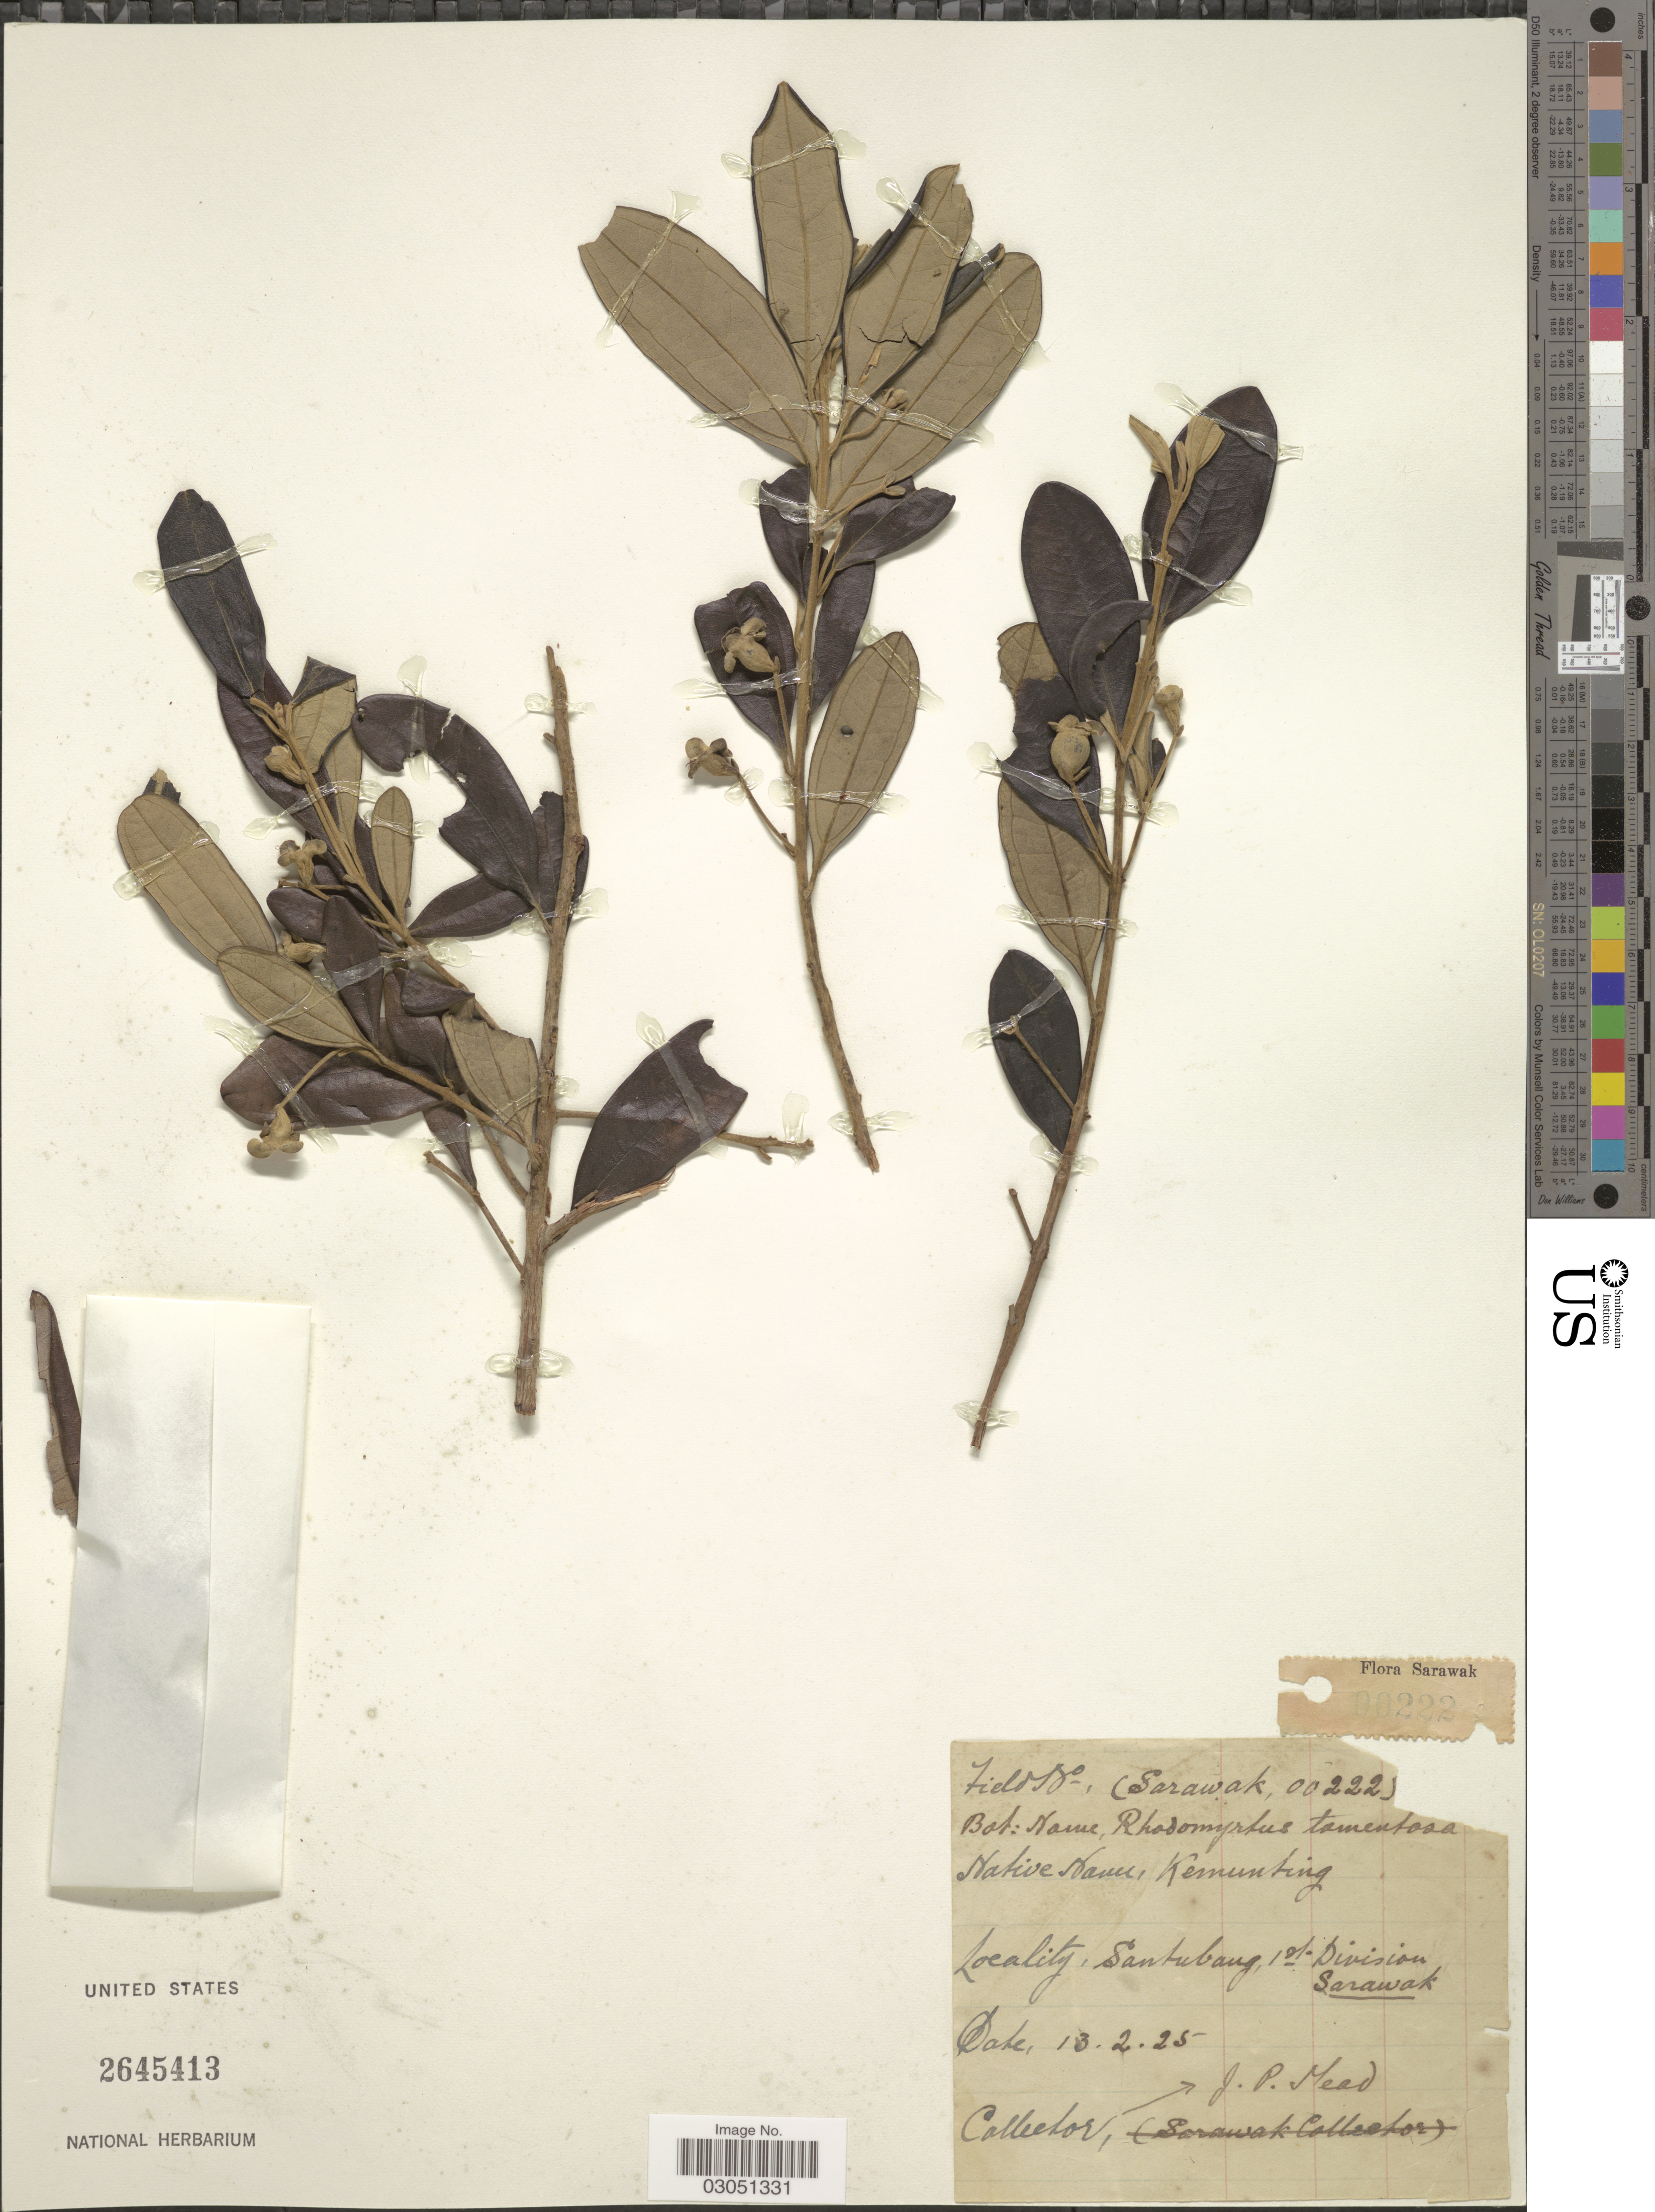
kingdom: Plantae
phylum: Tracheophyta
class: Magnoliopsida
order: Myrtales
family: Myrtaceae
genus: Rhodomyrtus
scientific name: Rhodomyrtus tomentosa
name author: (Aiton) Hassk.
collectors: J. Mead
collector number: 00222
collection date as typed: Transcribed d/m/y: 13/2/25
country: Malaysia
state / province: Sarawak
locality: Santubang, 1st Division Sarawak.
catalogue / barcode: US 2645413